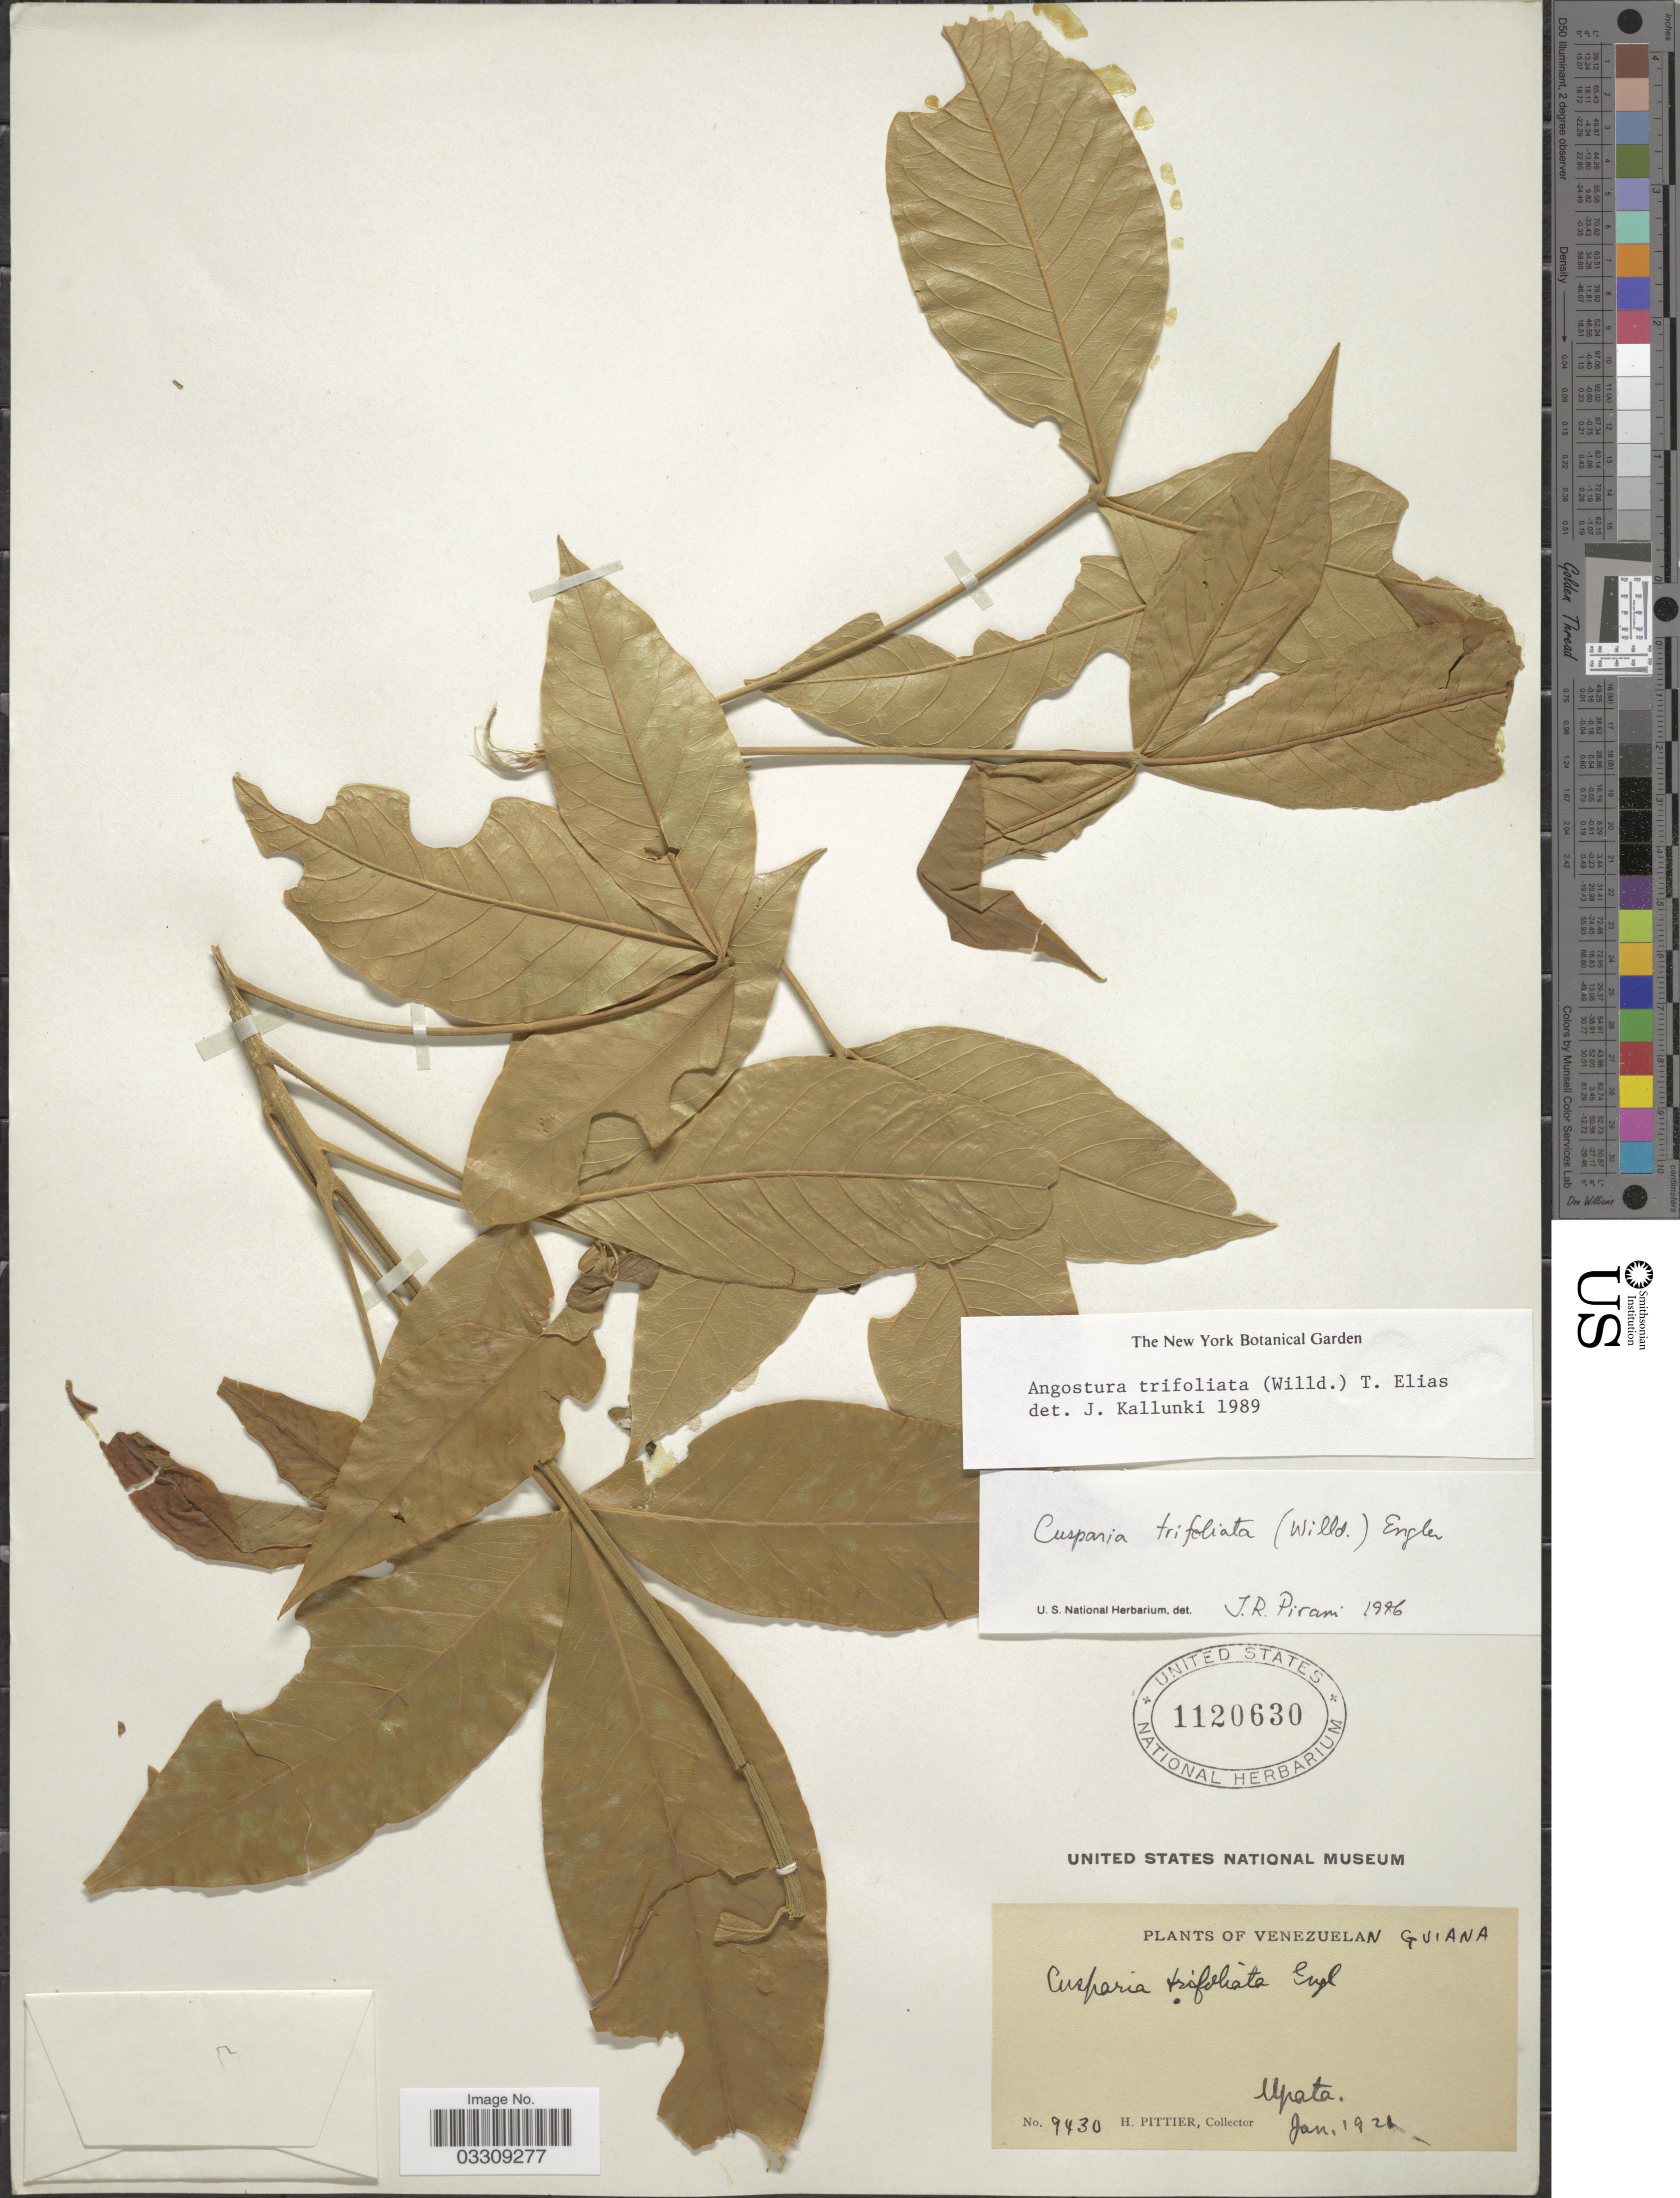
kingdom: Plantae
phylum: Tracheophyta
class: Magnoliopsida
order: Sapindales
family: Rutaceae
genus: Angostura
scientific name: Angostura trifoliata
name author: (Willd.) T.S. Elias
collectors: H. F. Pittier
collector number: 9430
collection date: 1921-01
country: Venezuela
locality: Venezuelan Guiana. Upata.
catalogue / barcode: US 1120630